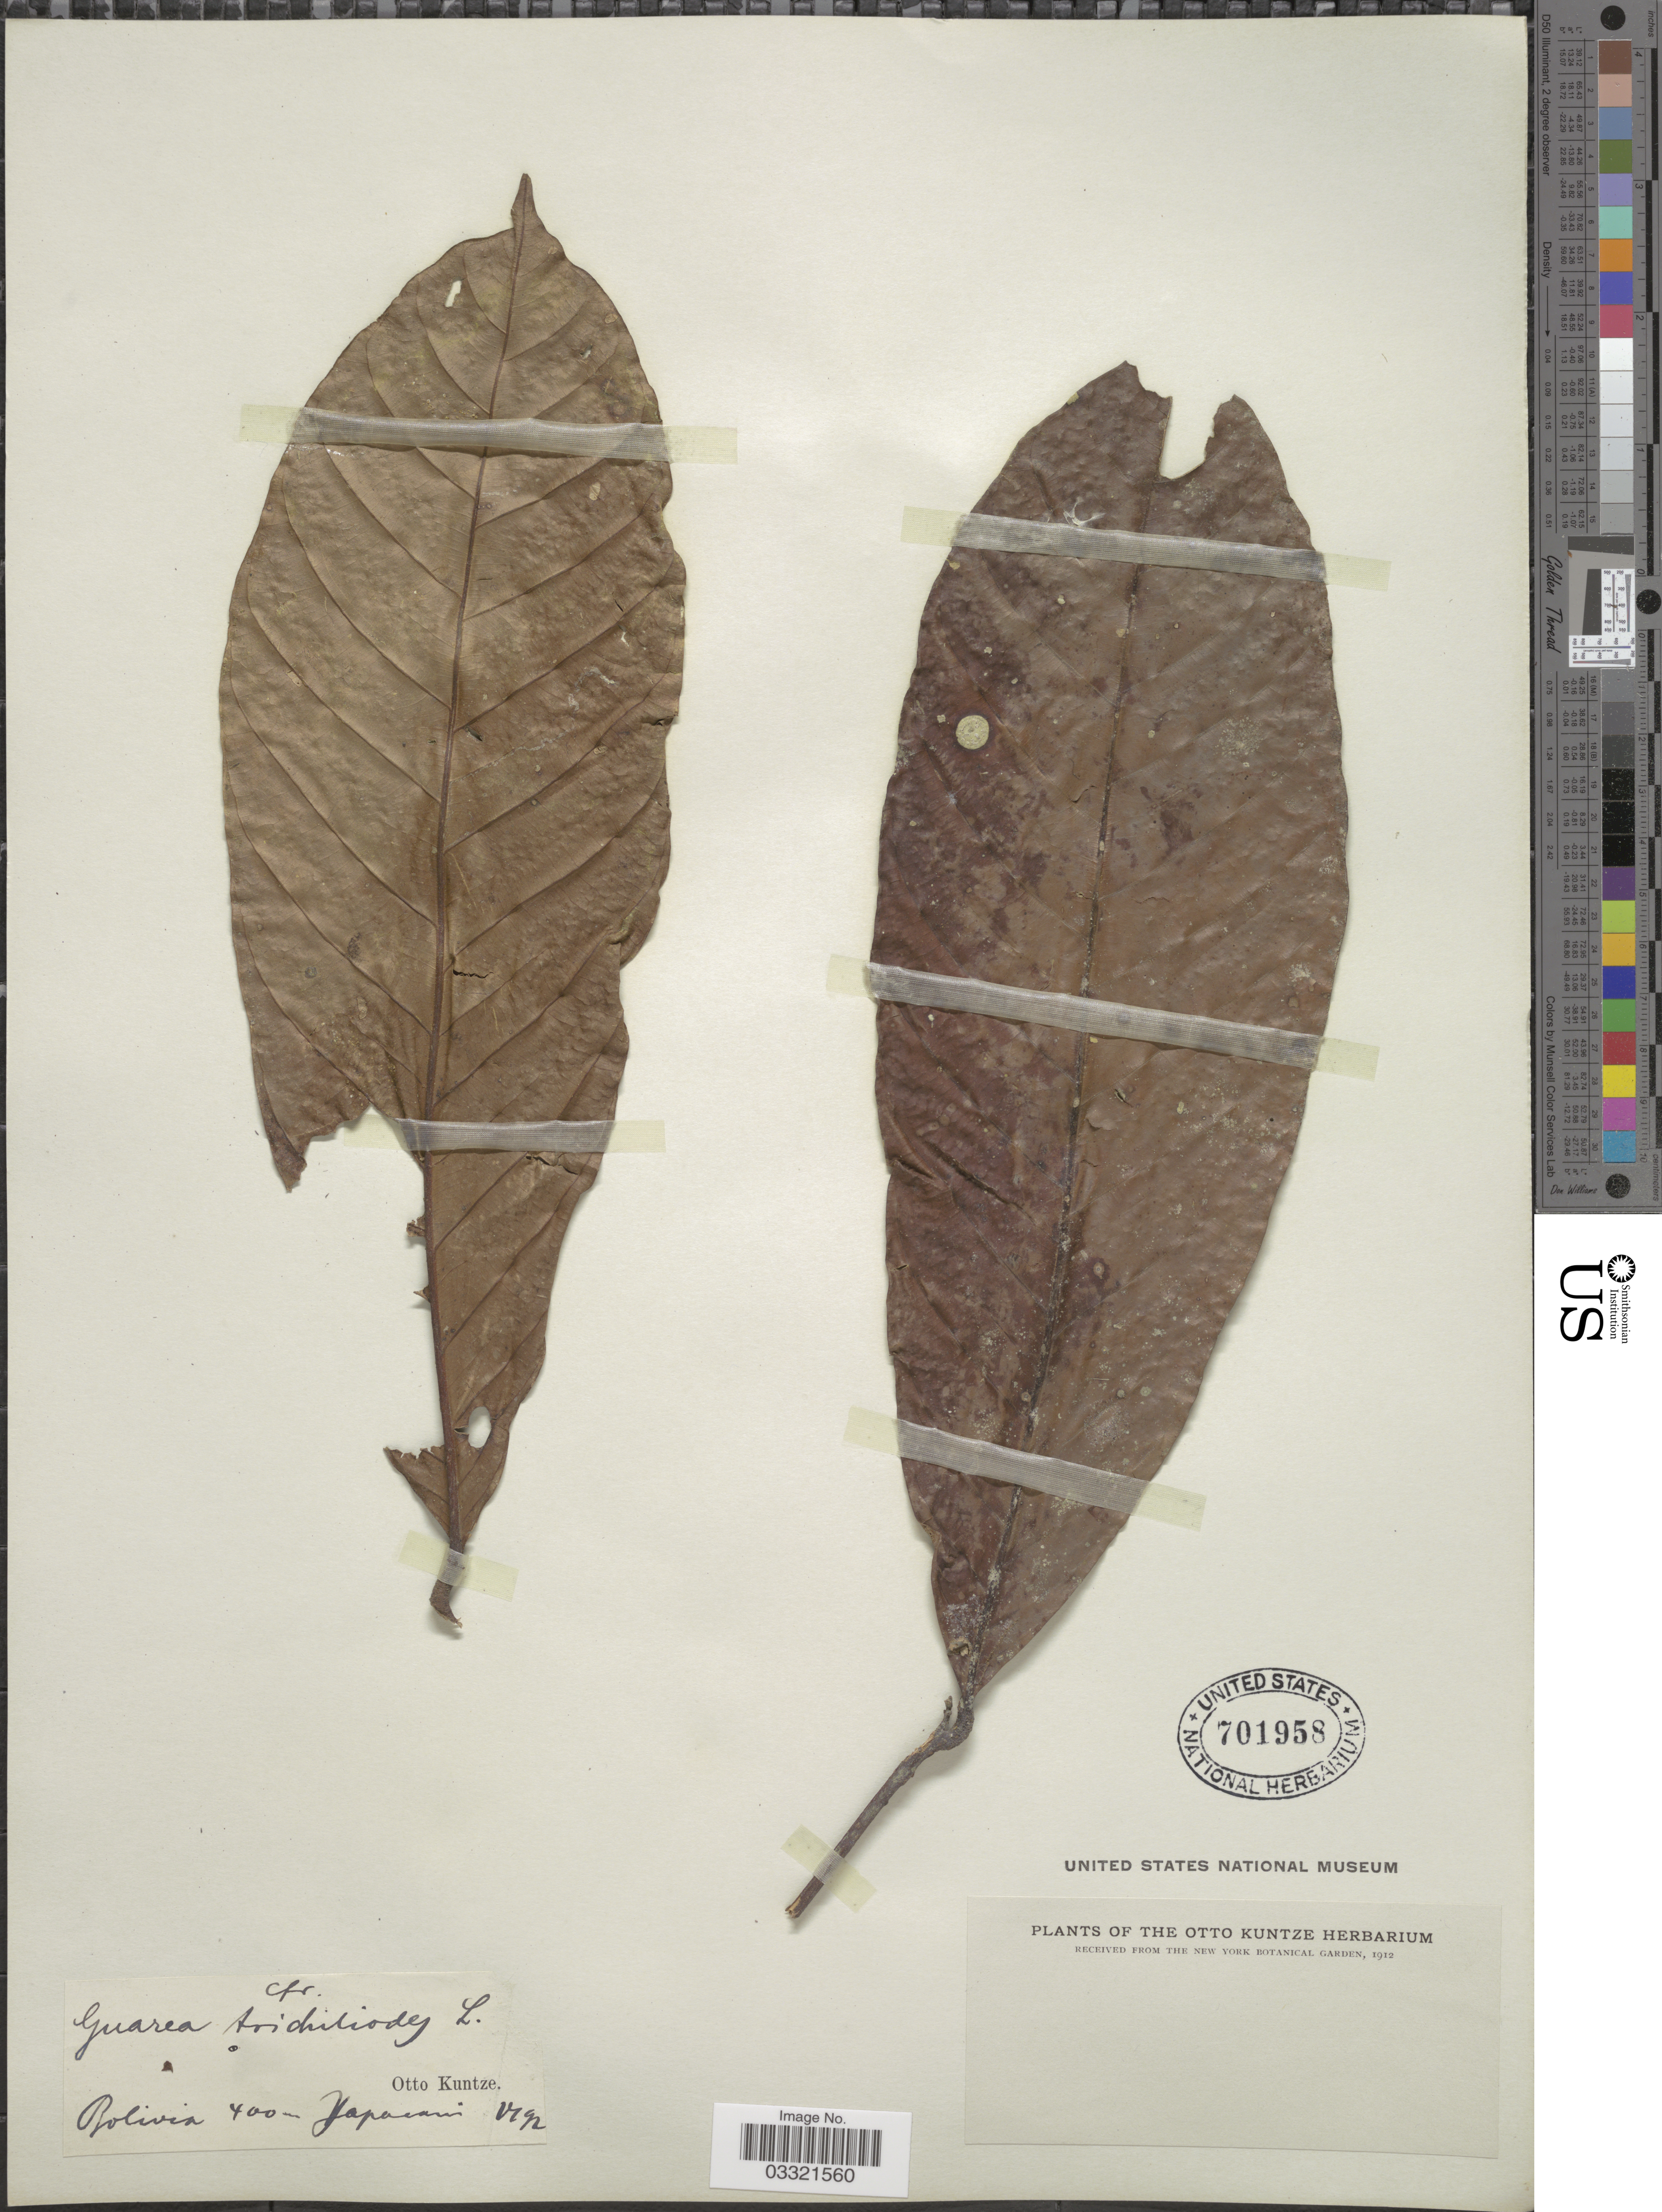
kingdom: Plantae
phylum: Tracheophyta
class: Magnoliopsida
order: Sapindales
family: Meliaceae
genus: Guarea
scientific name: Guarea guidonia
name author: (L.) Sleumer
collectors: C.E.O. Kuntze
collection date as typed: Transcribed d/m/y: /6/92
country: Bolivia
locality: Yapacani.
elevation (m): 400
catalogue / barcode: US 701958